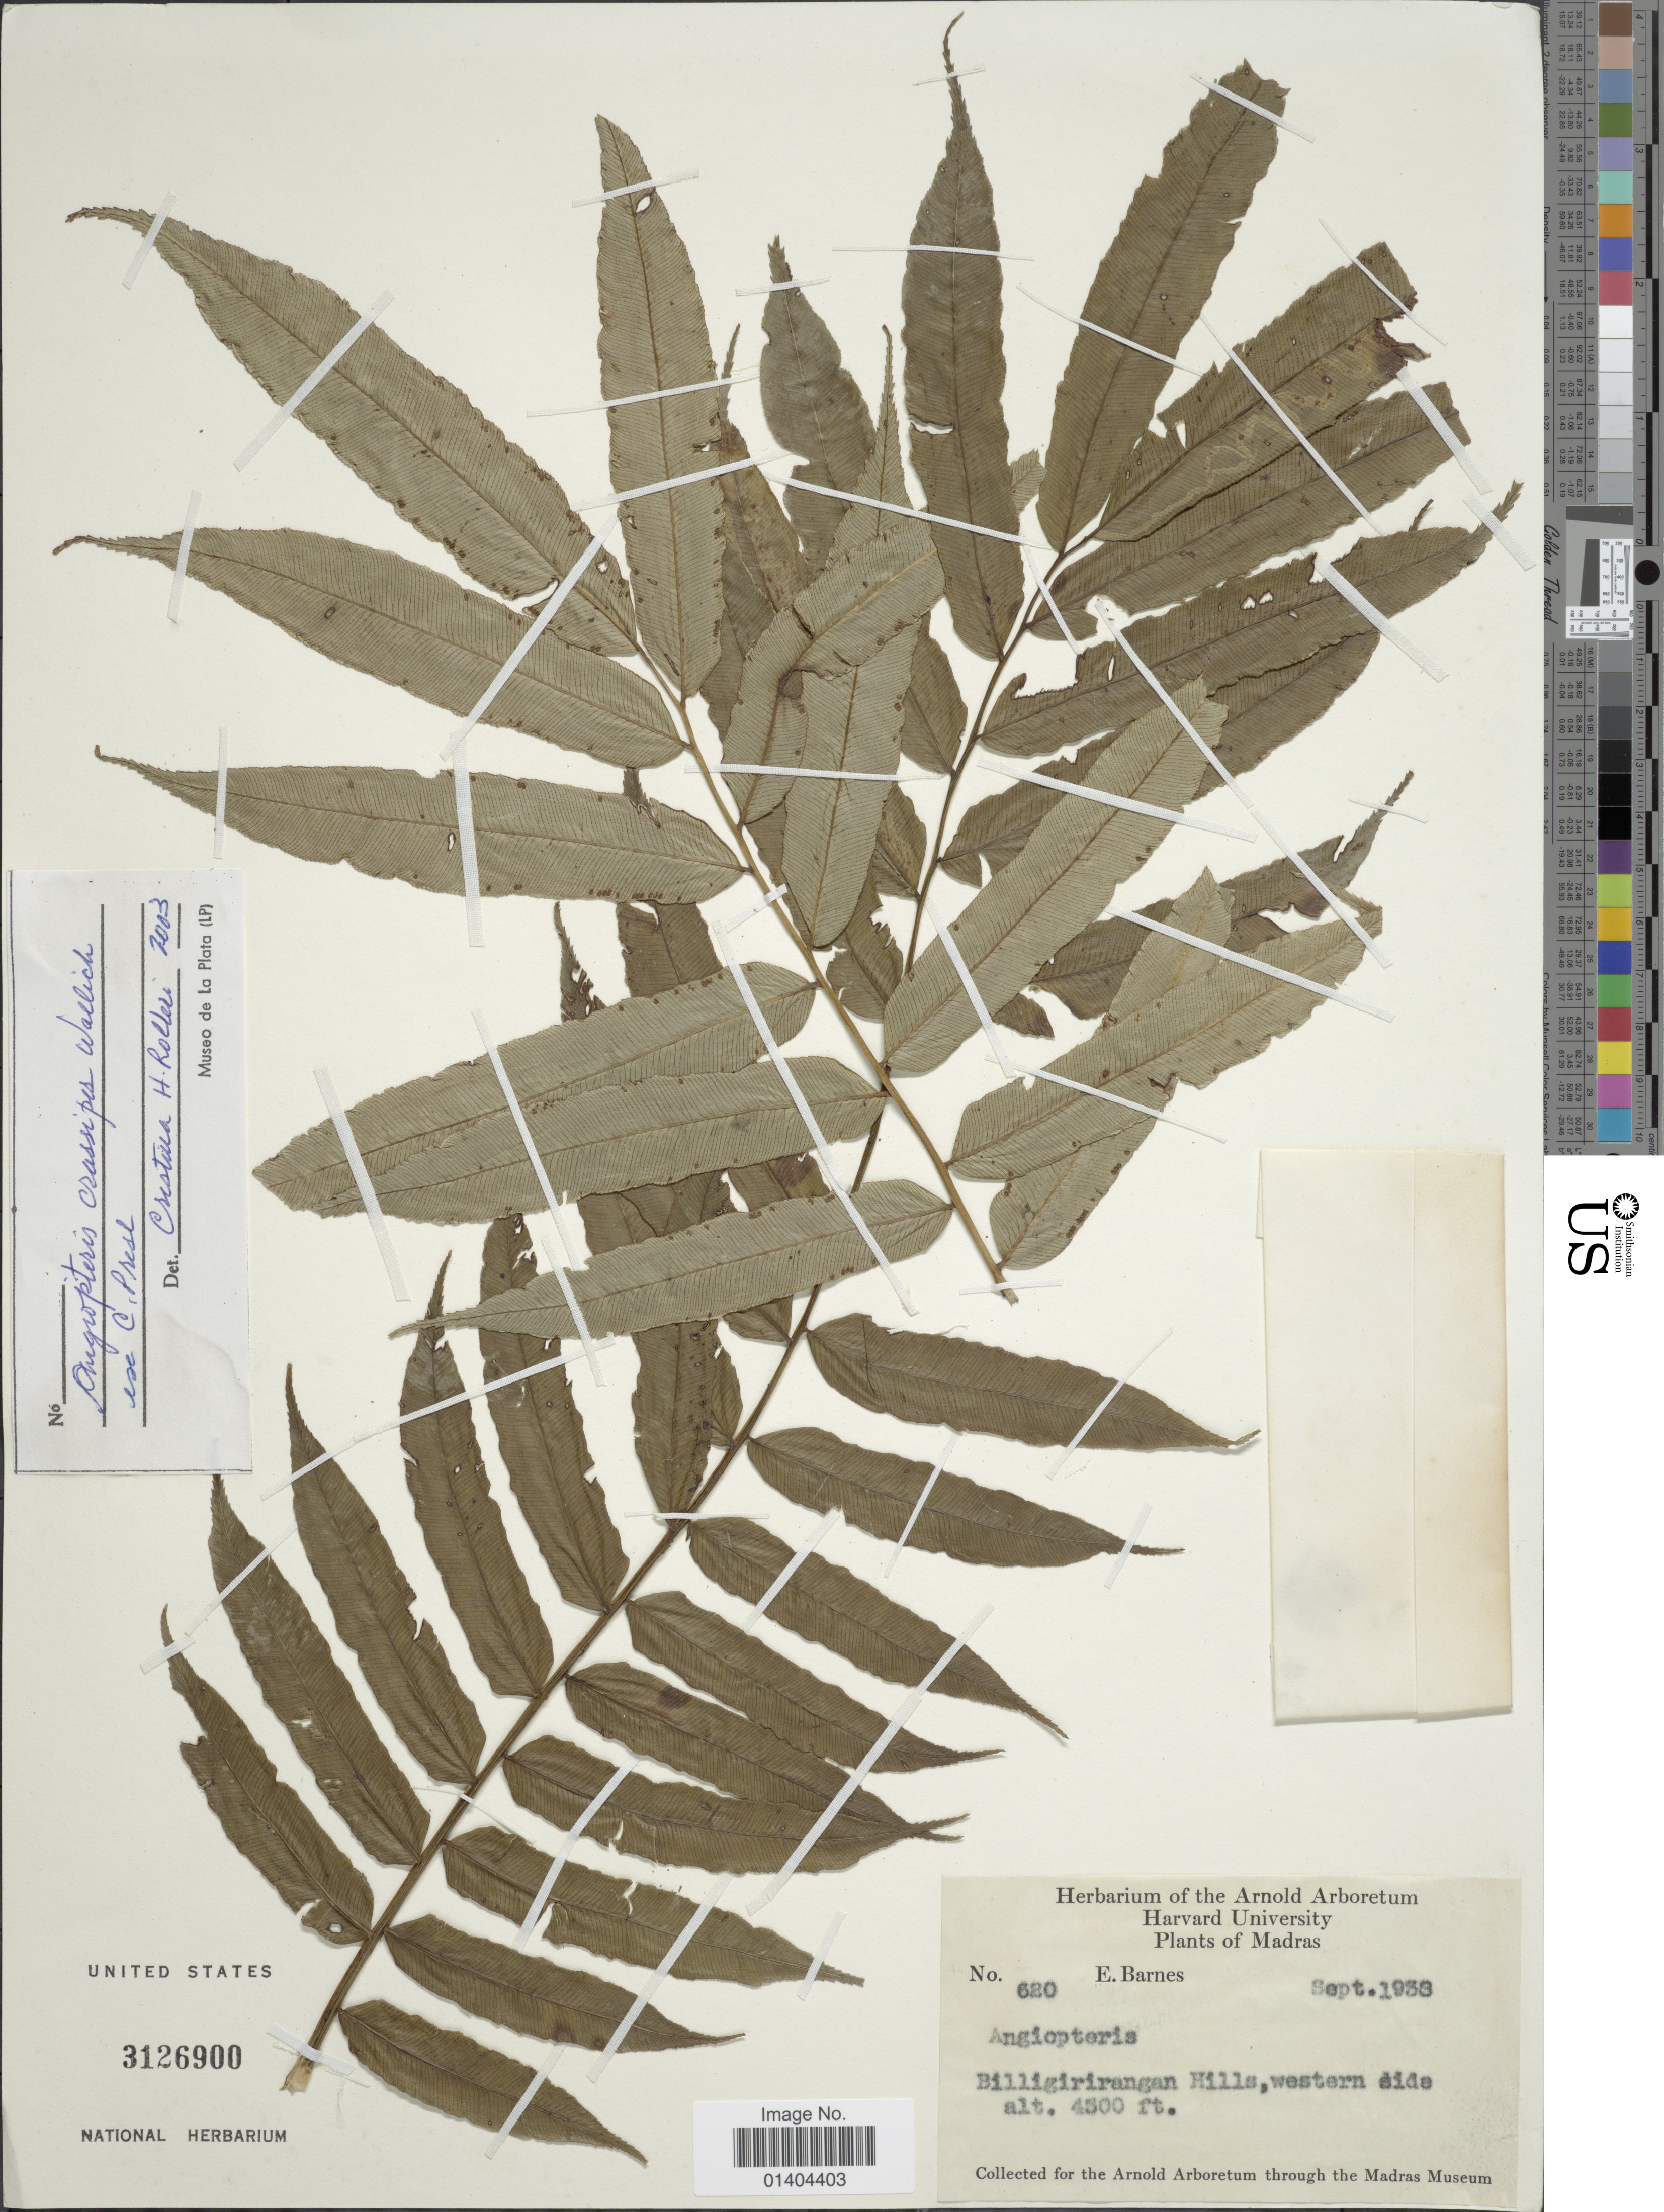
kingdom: Plantae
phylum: Tracheophyta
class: Polypodiopsida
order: Marattiales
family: Marattiaceae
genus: Angiopteris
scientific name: Angiopteris crassipes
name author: Wall. ex C. Presl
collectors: E. Barnes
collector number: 620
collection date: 1938-09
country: India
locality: Madras, BIlligirirangen Hills, western side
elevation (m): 1372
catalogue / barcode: US 3126900